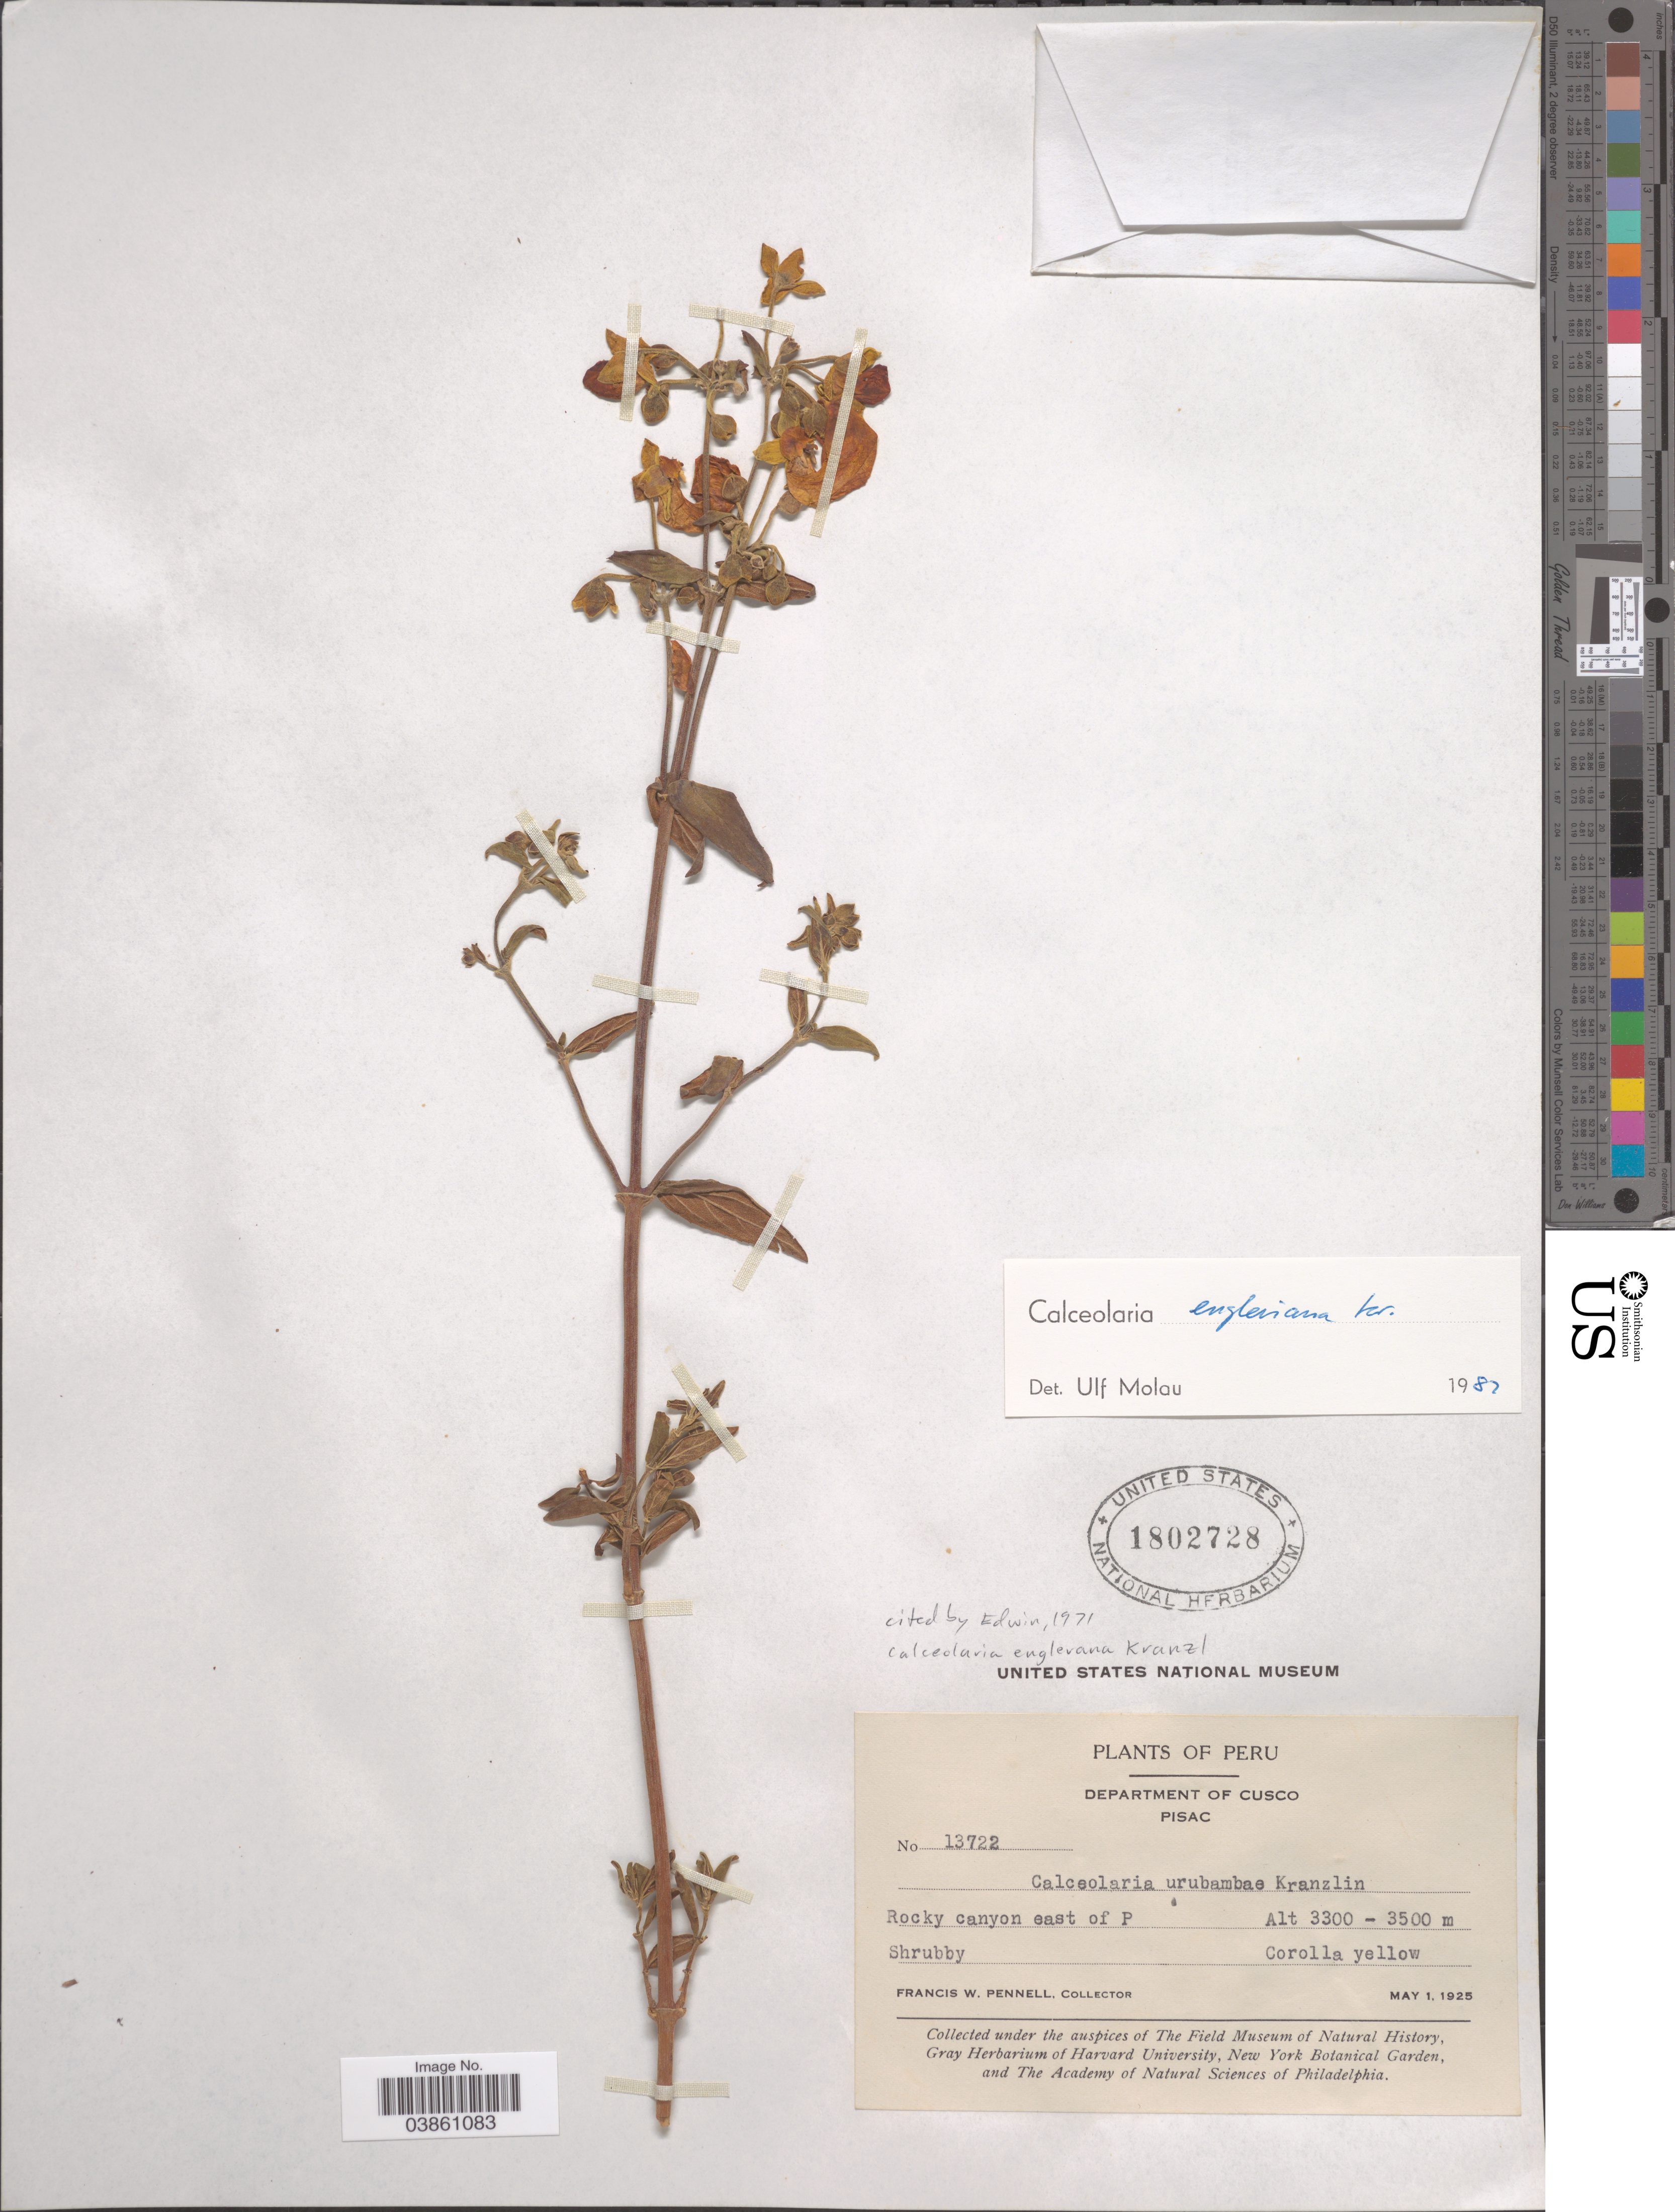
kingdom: Plantae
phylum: Tracheophyta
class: Magnoliopsida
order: Lamiales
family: Calceolariaceae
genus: Calceolaria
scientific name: Calceolaria engleriana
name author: Kraenzl.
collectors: F. W. Pennell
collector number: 13722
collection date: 1925-05-01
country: Peru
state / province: Cusco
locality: Department of Cusco. Pisac. Rocky canyon east of P.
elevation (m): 3300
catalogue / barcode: US 1802728